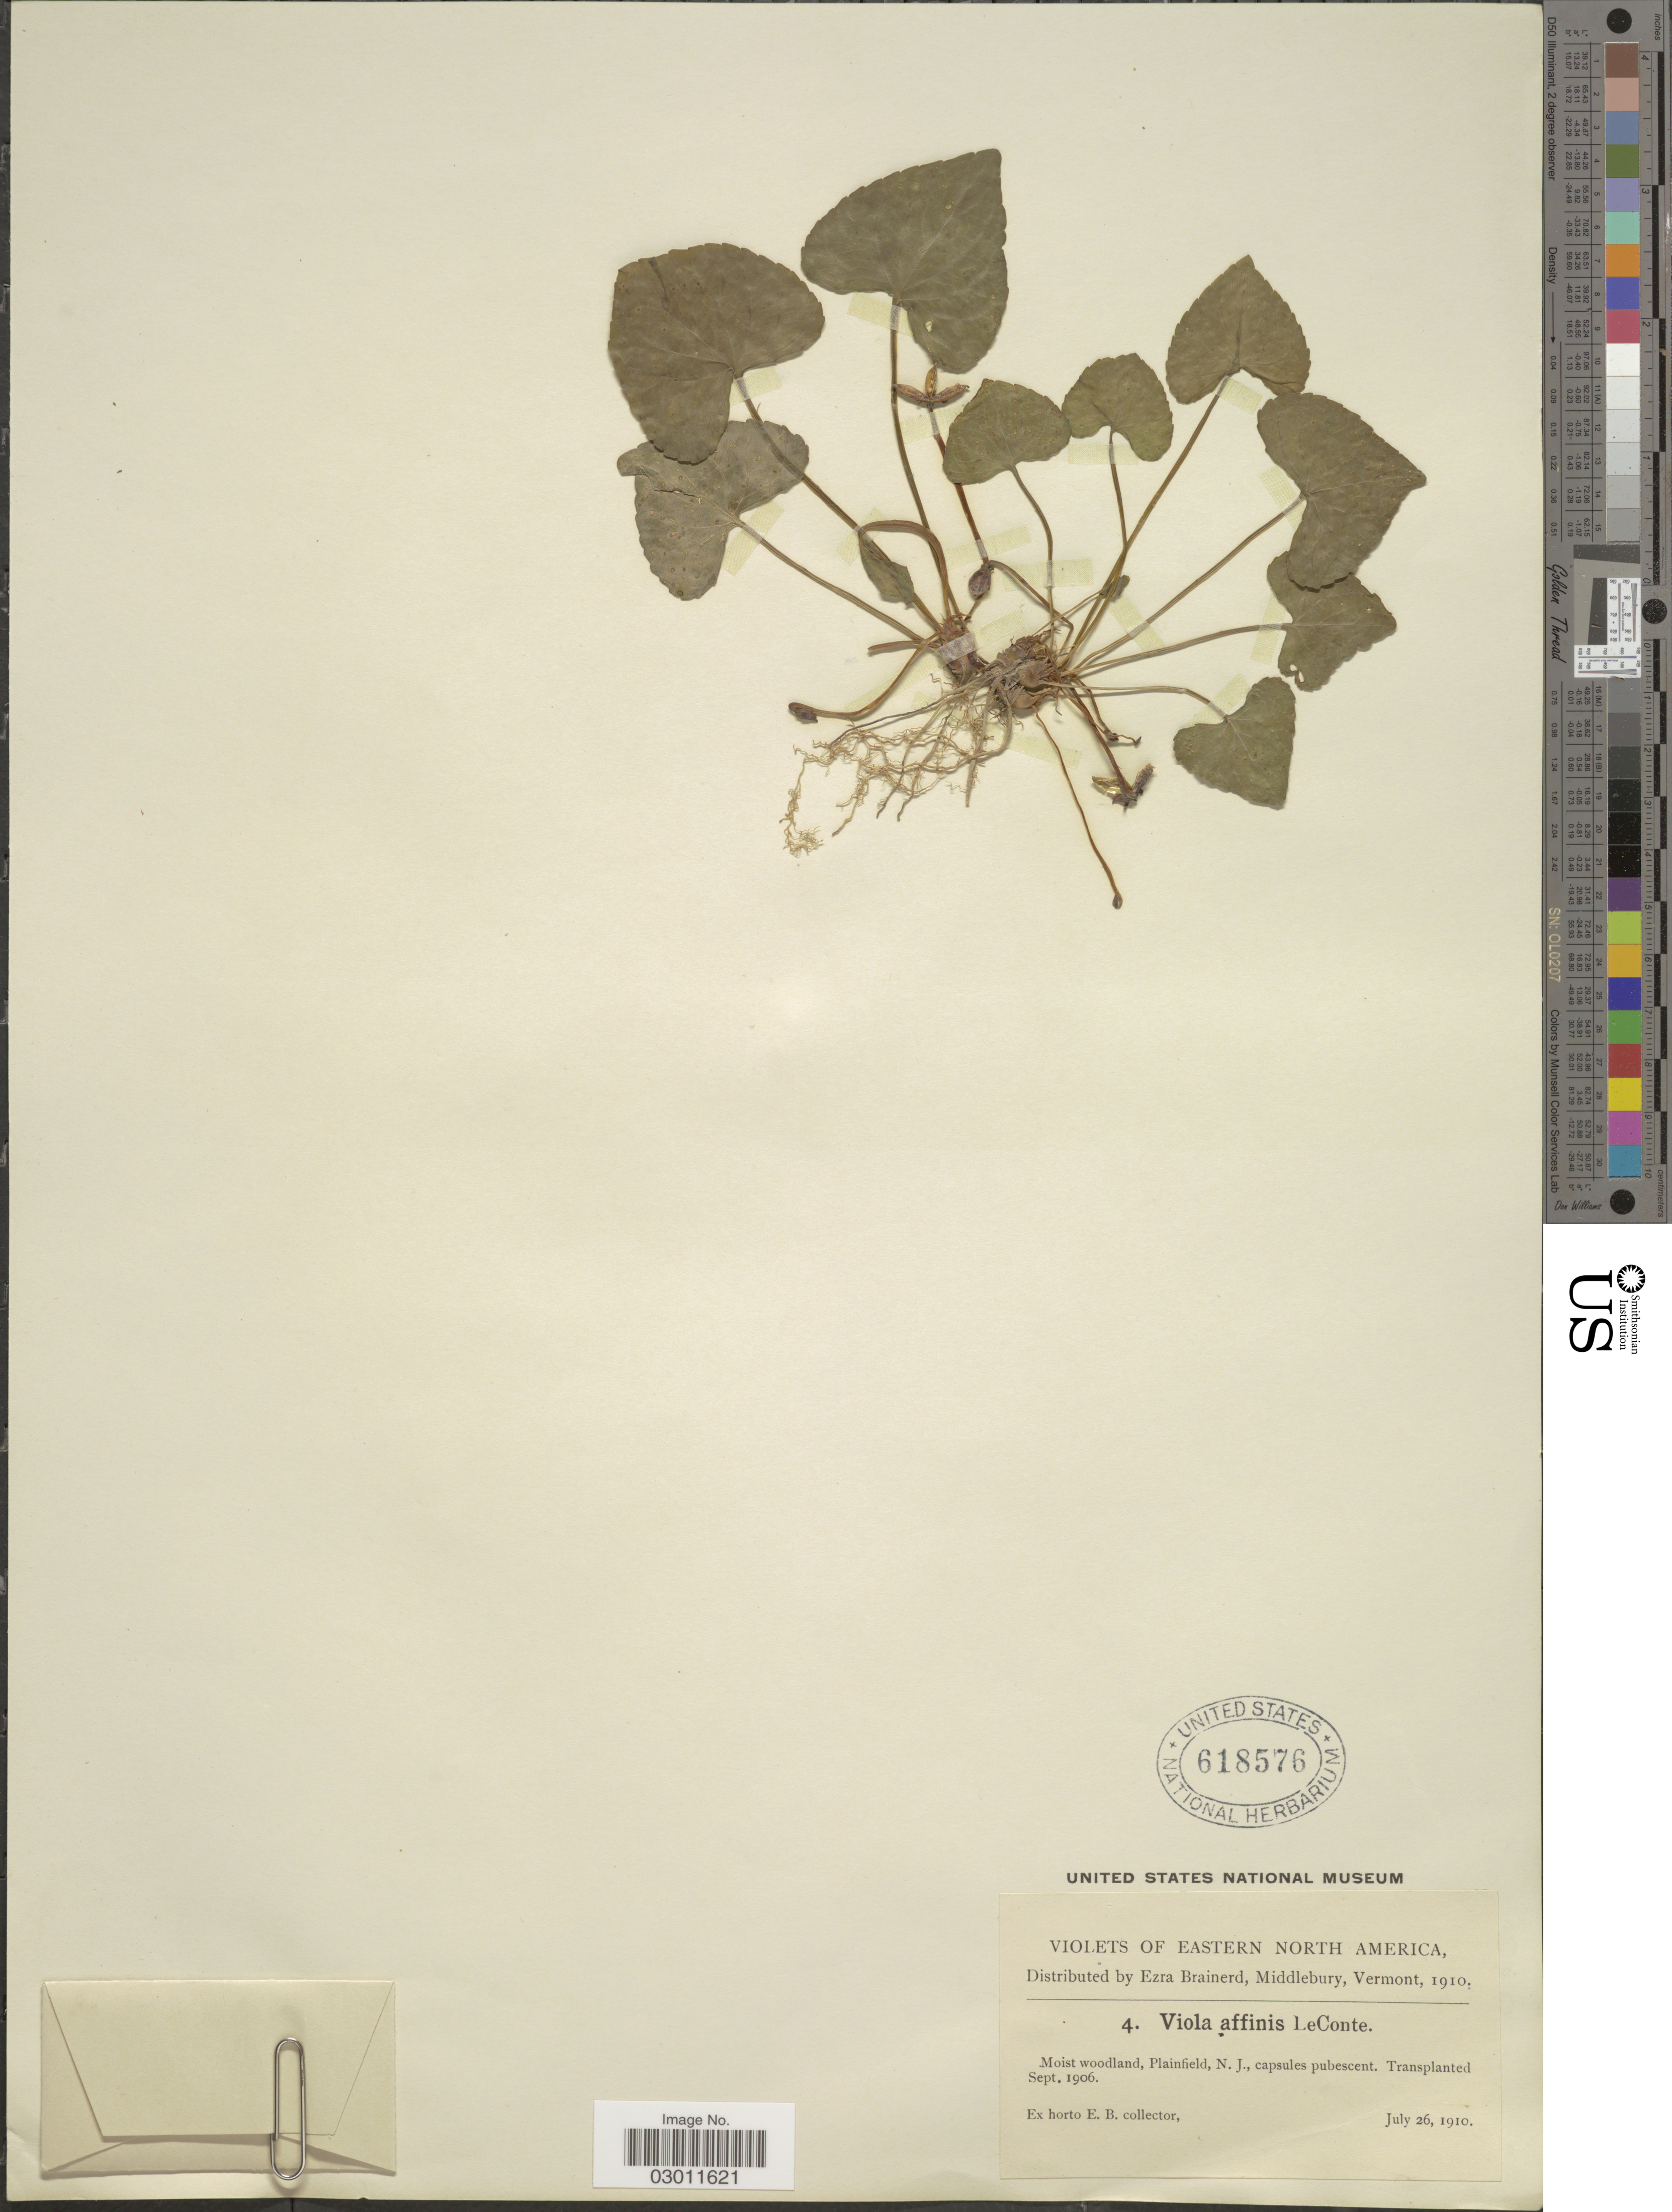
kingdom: Plantae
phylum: Tracheophyta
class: Magnoliopsida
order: Malpighiales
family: Violaceae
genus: Viola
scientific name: Viola affinis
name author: LeConte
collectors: ex herb. Ezra Brainerd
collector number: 4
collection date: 1910-07-26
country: United States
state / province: New Jersey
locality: Eastern North America. Moist woodland, Plainfield, N. J.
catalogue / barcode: US 618576